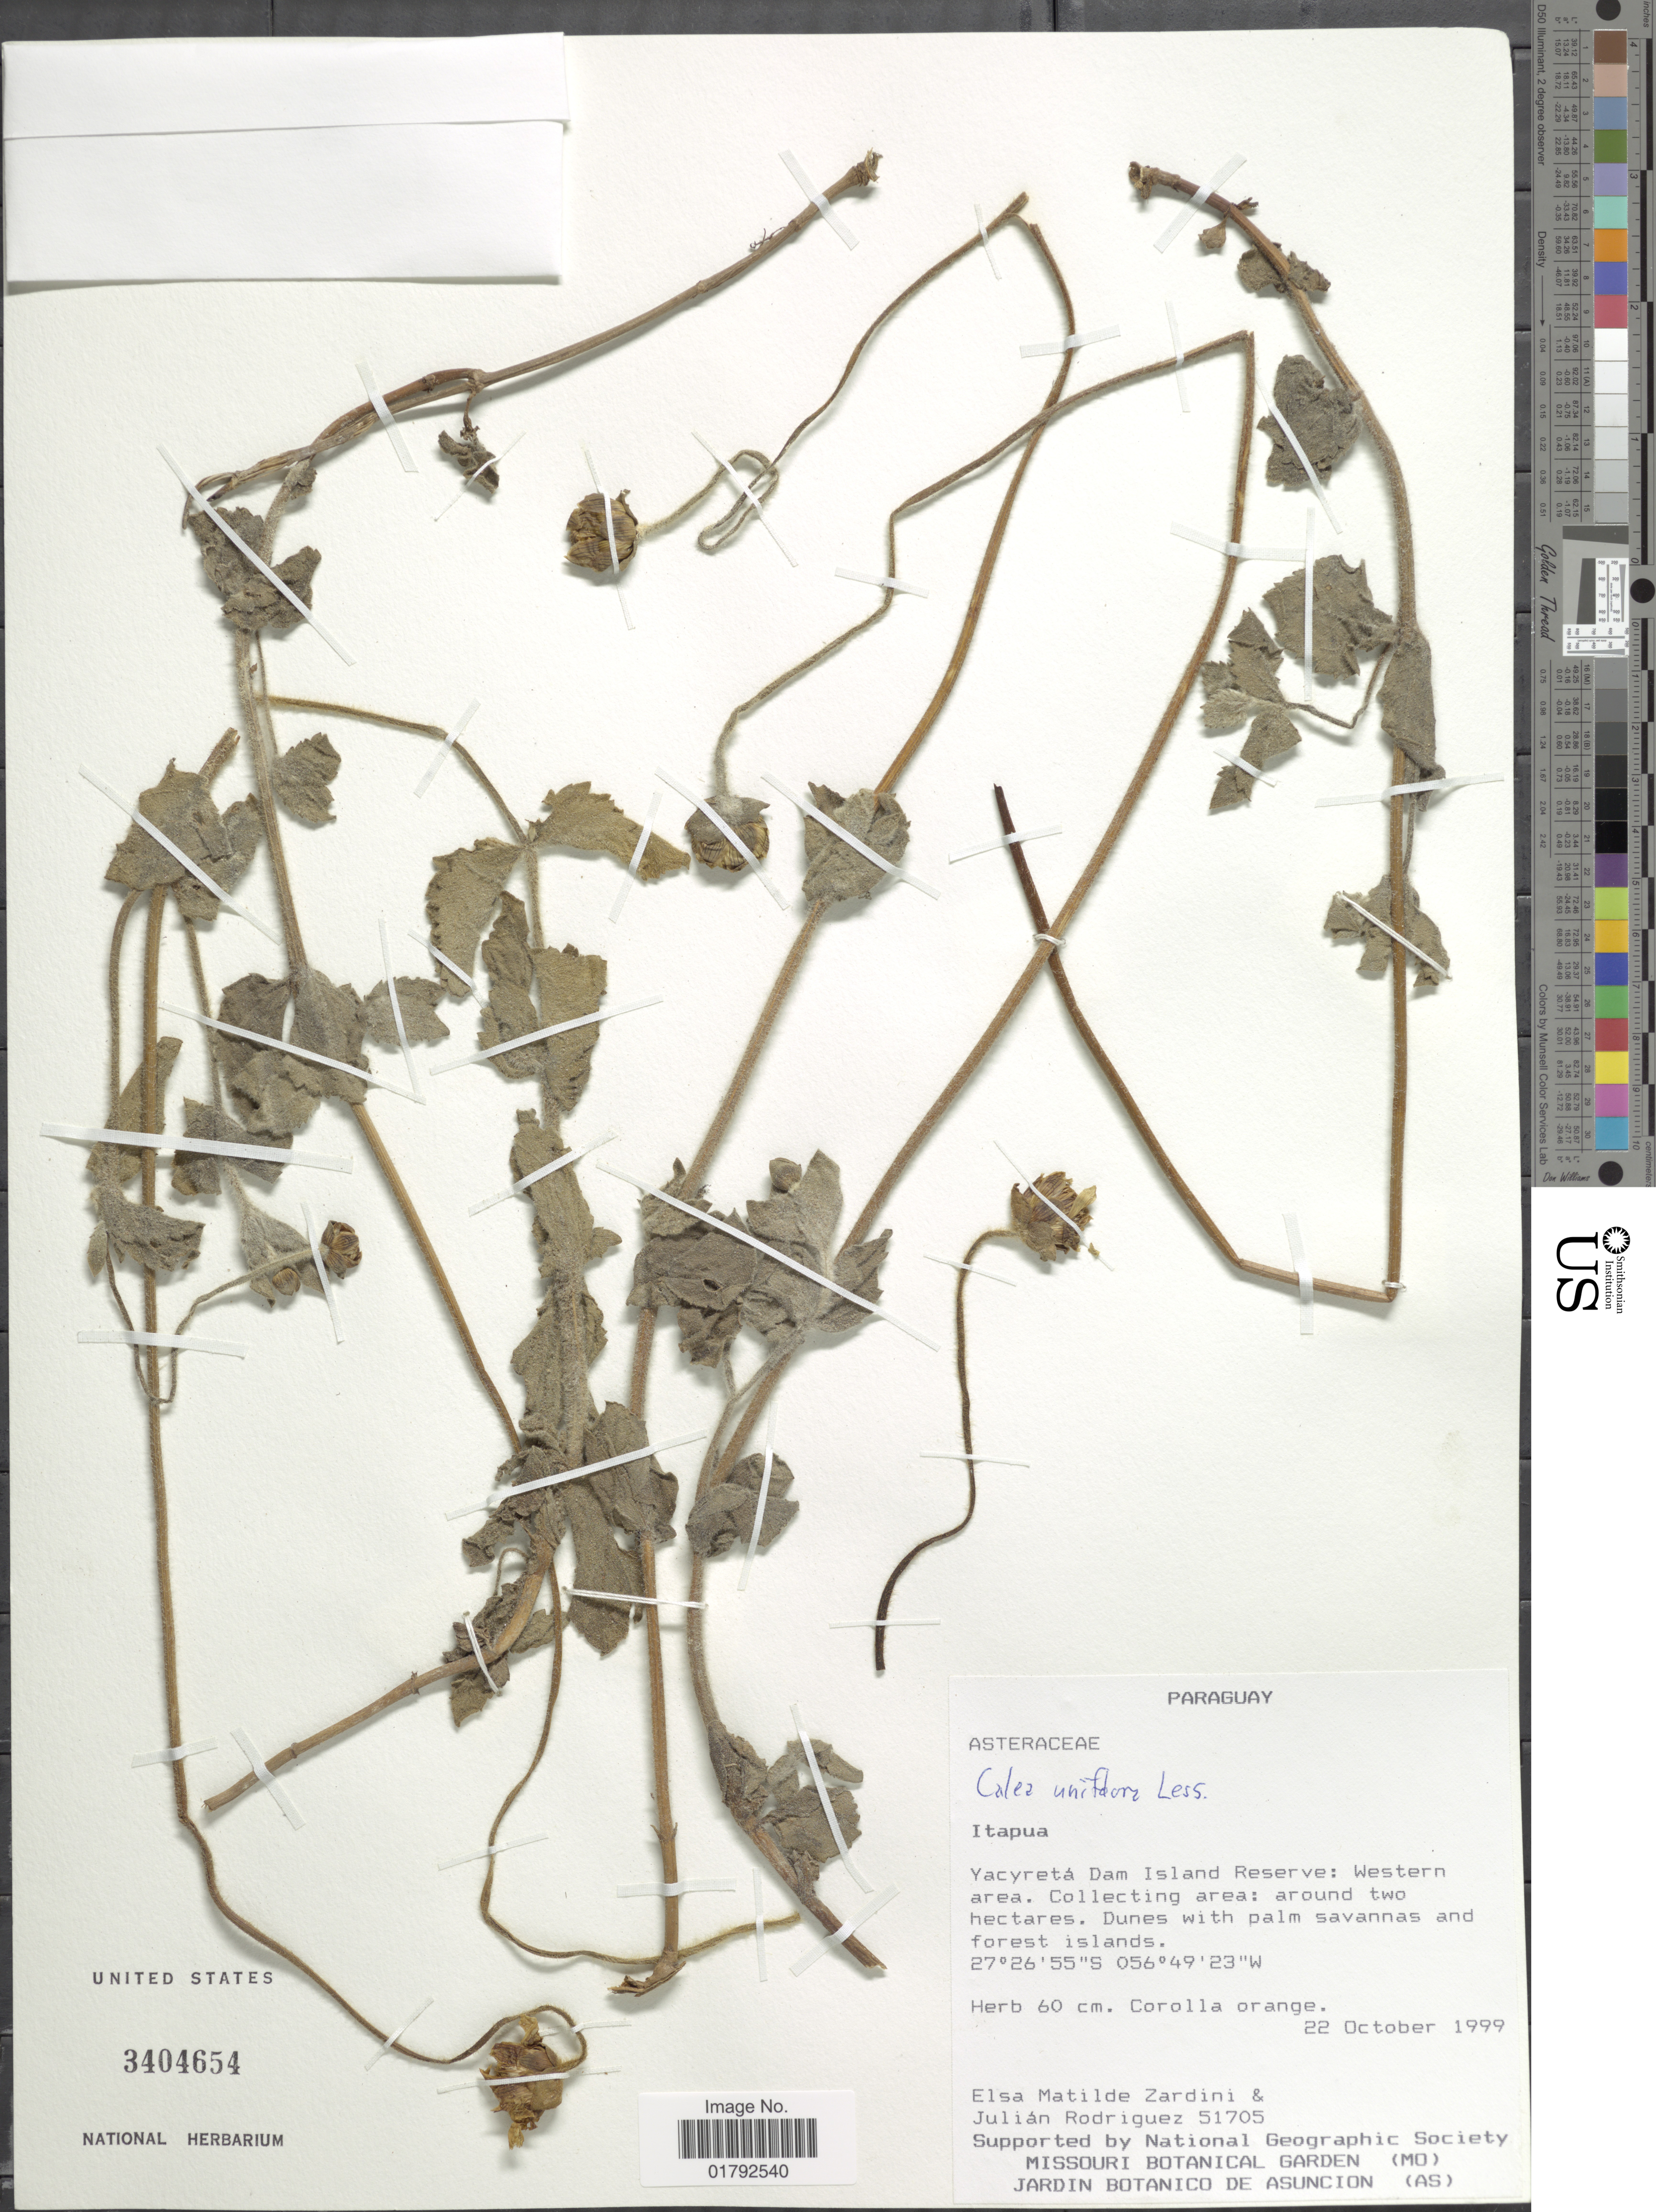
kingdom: Plantae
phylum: Tracheophyta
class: Magnoliopsida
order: Asterales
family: Asteraceae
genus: Calea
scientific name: Calea bakeriana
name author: Chodat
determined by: Bueno, Vinicius Resende, (ICN), Universidade Federal do Rio Grande do Sul (BRAZIL)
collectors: E. M. Zardini & J. Rodriguez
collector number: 51705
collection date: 1999-10-22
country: Paraguay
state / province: Itapua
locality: Yacyreta Dam Island Reserve: Western area, collecting area: around two hectares.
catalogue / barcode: US 3404654